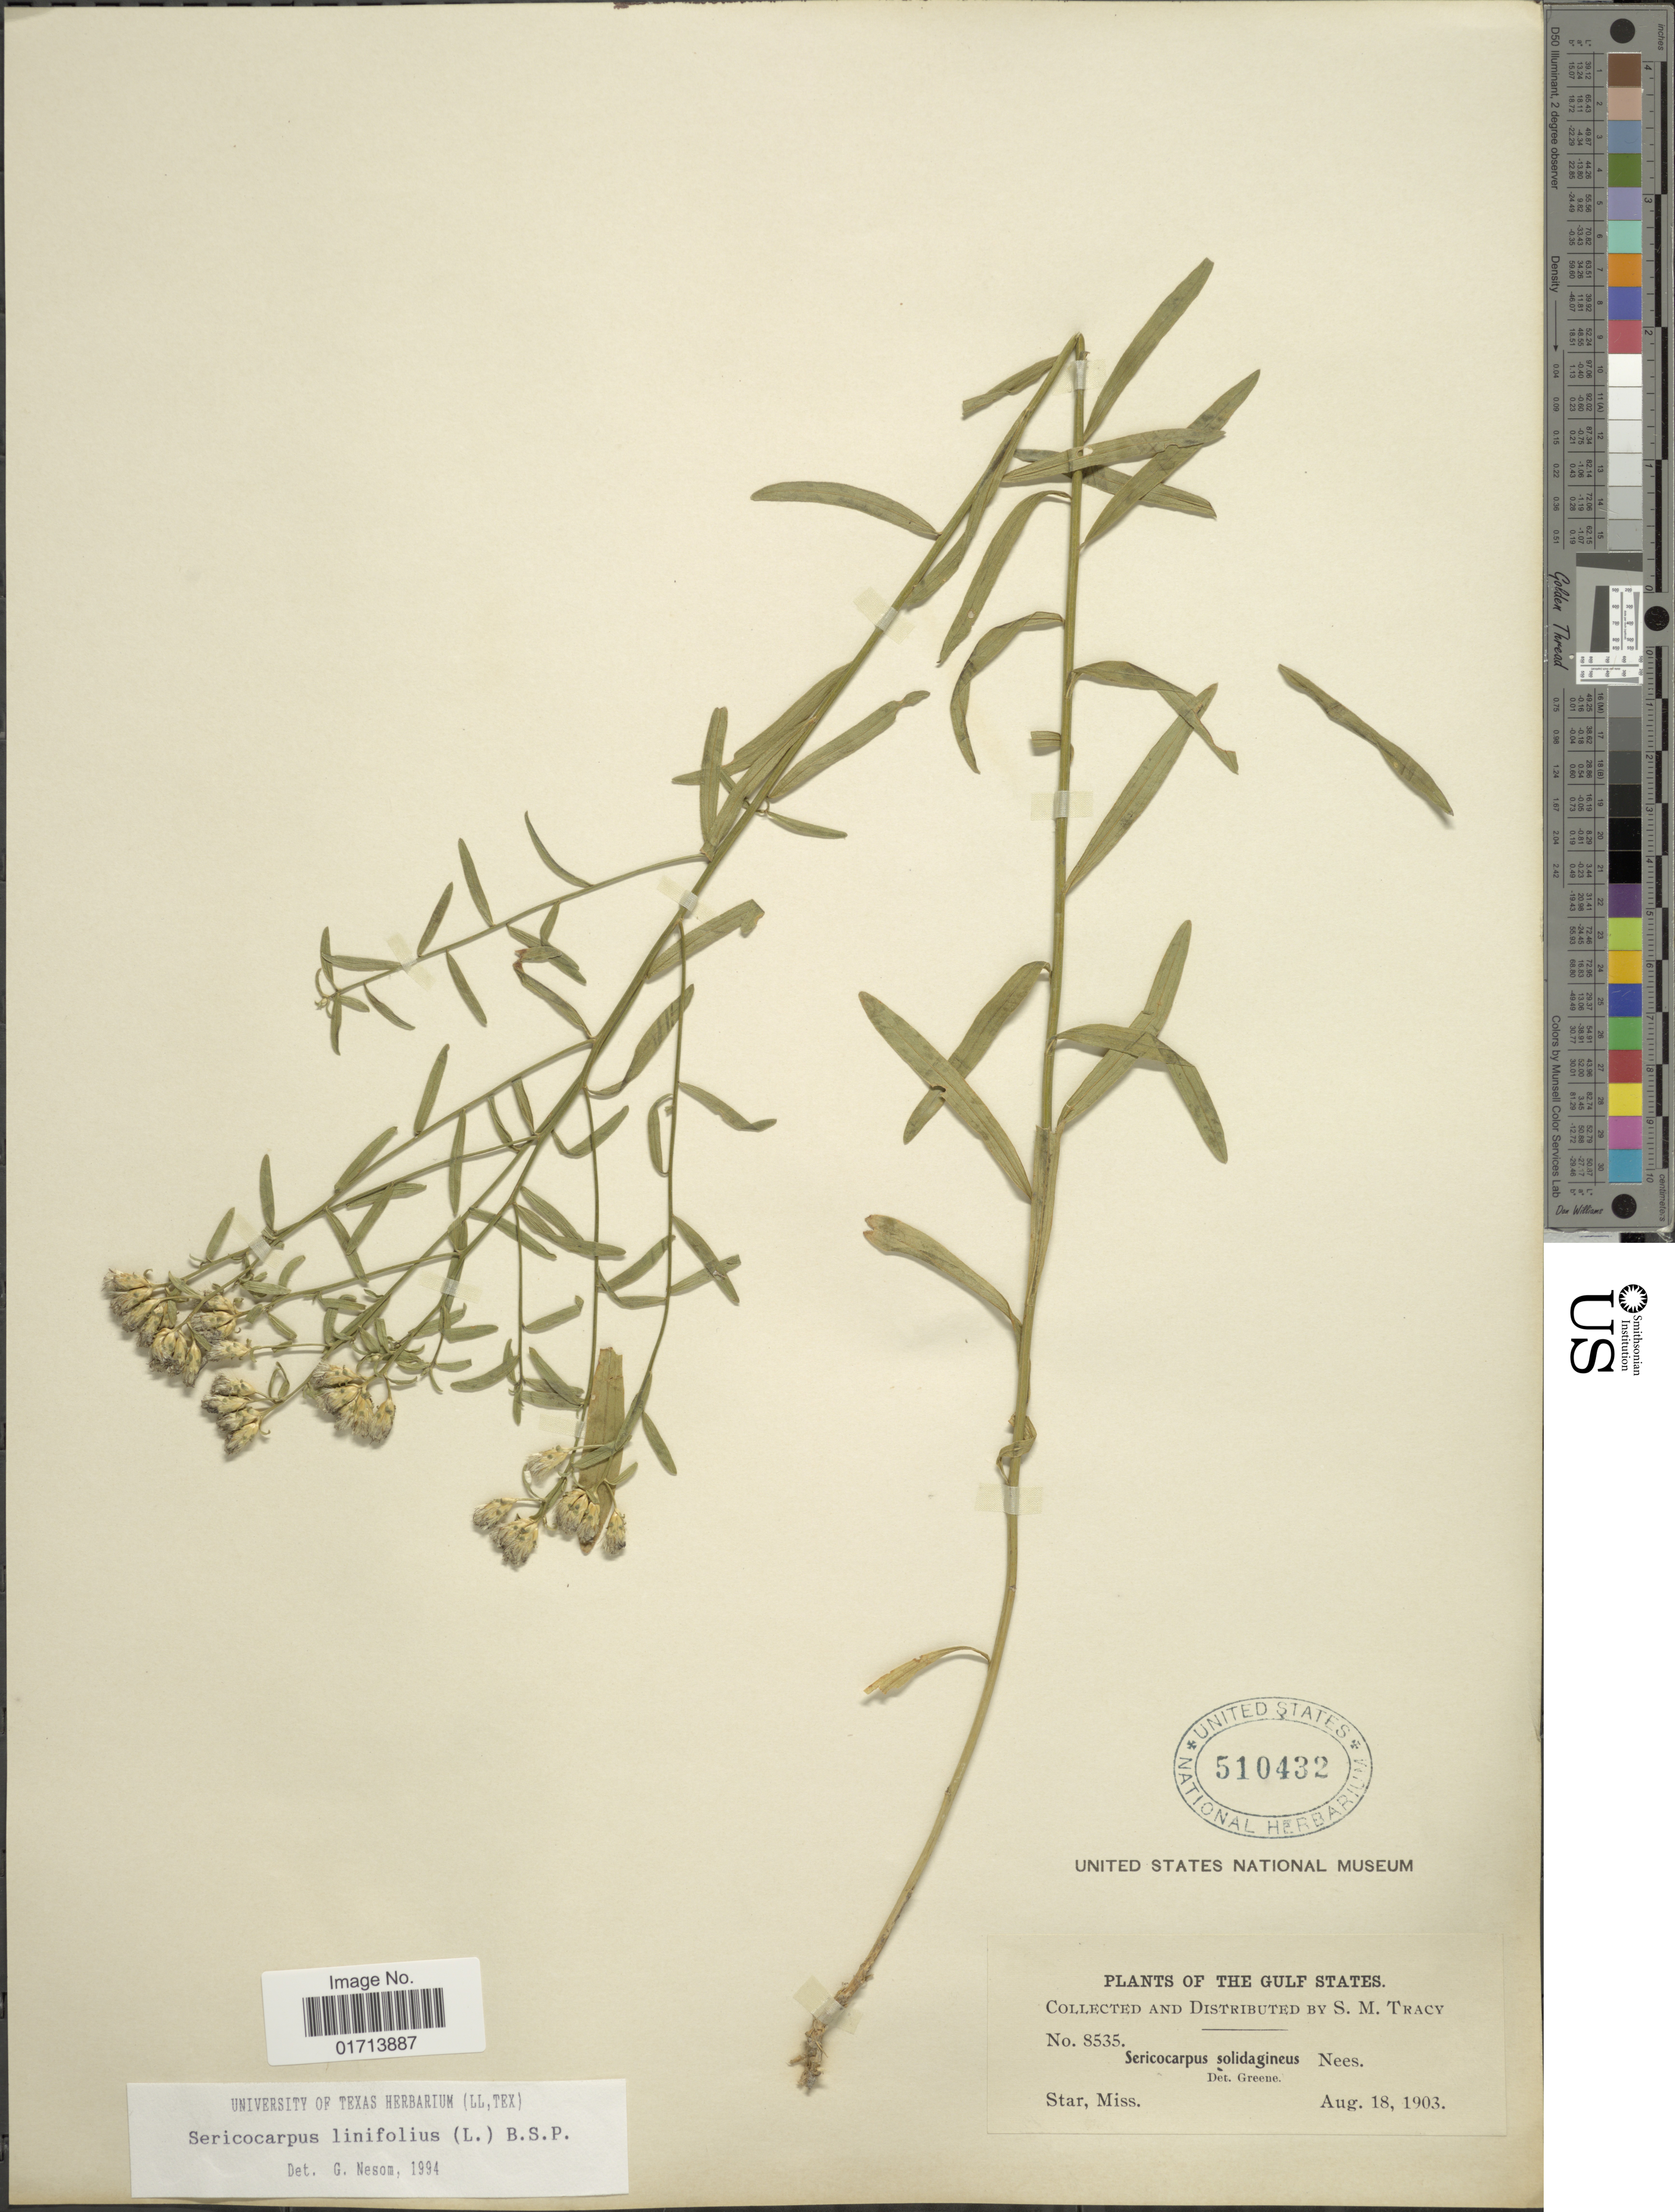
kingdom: Plantae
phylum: Tracheophyta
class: Magnoliopsida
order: Asterales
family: Asteraceae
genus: Sericocarpus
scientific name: Sericocarpus linifolius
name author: (L.) Britton, Stearns & Poggenb.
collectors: S. M. Tracy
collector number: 8535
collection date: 1903-08-18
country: United States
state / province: Mississippi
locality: The Gulf States, Star, Miss.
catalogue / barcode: US 510432